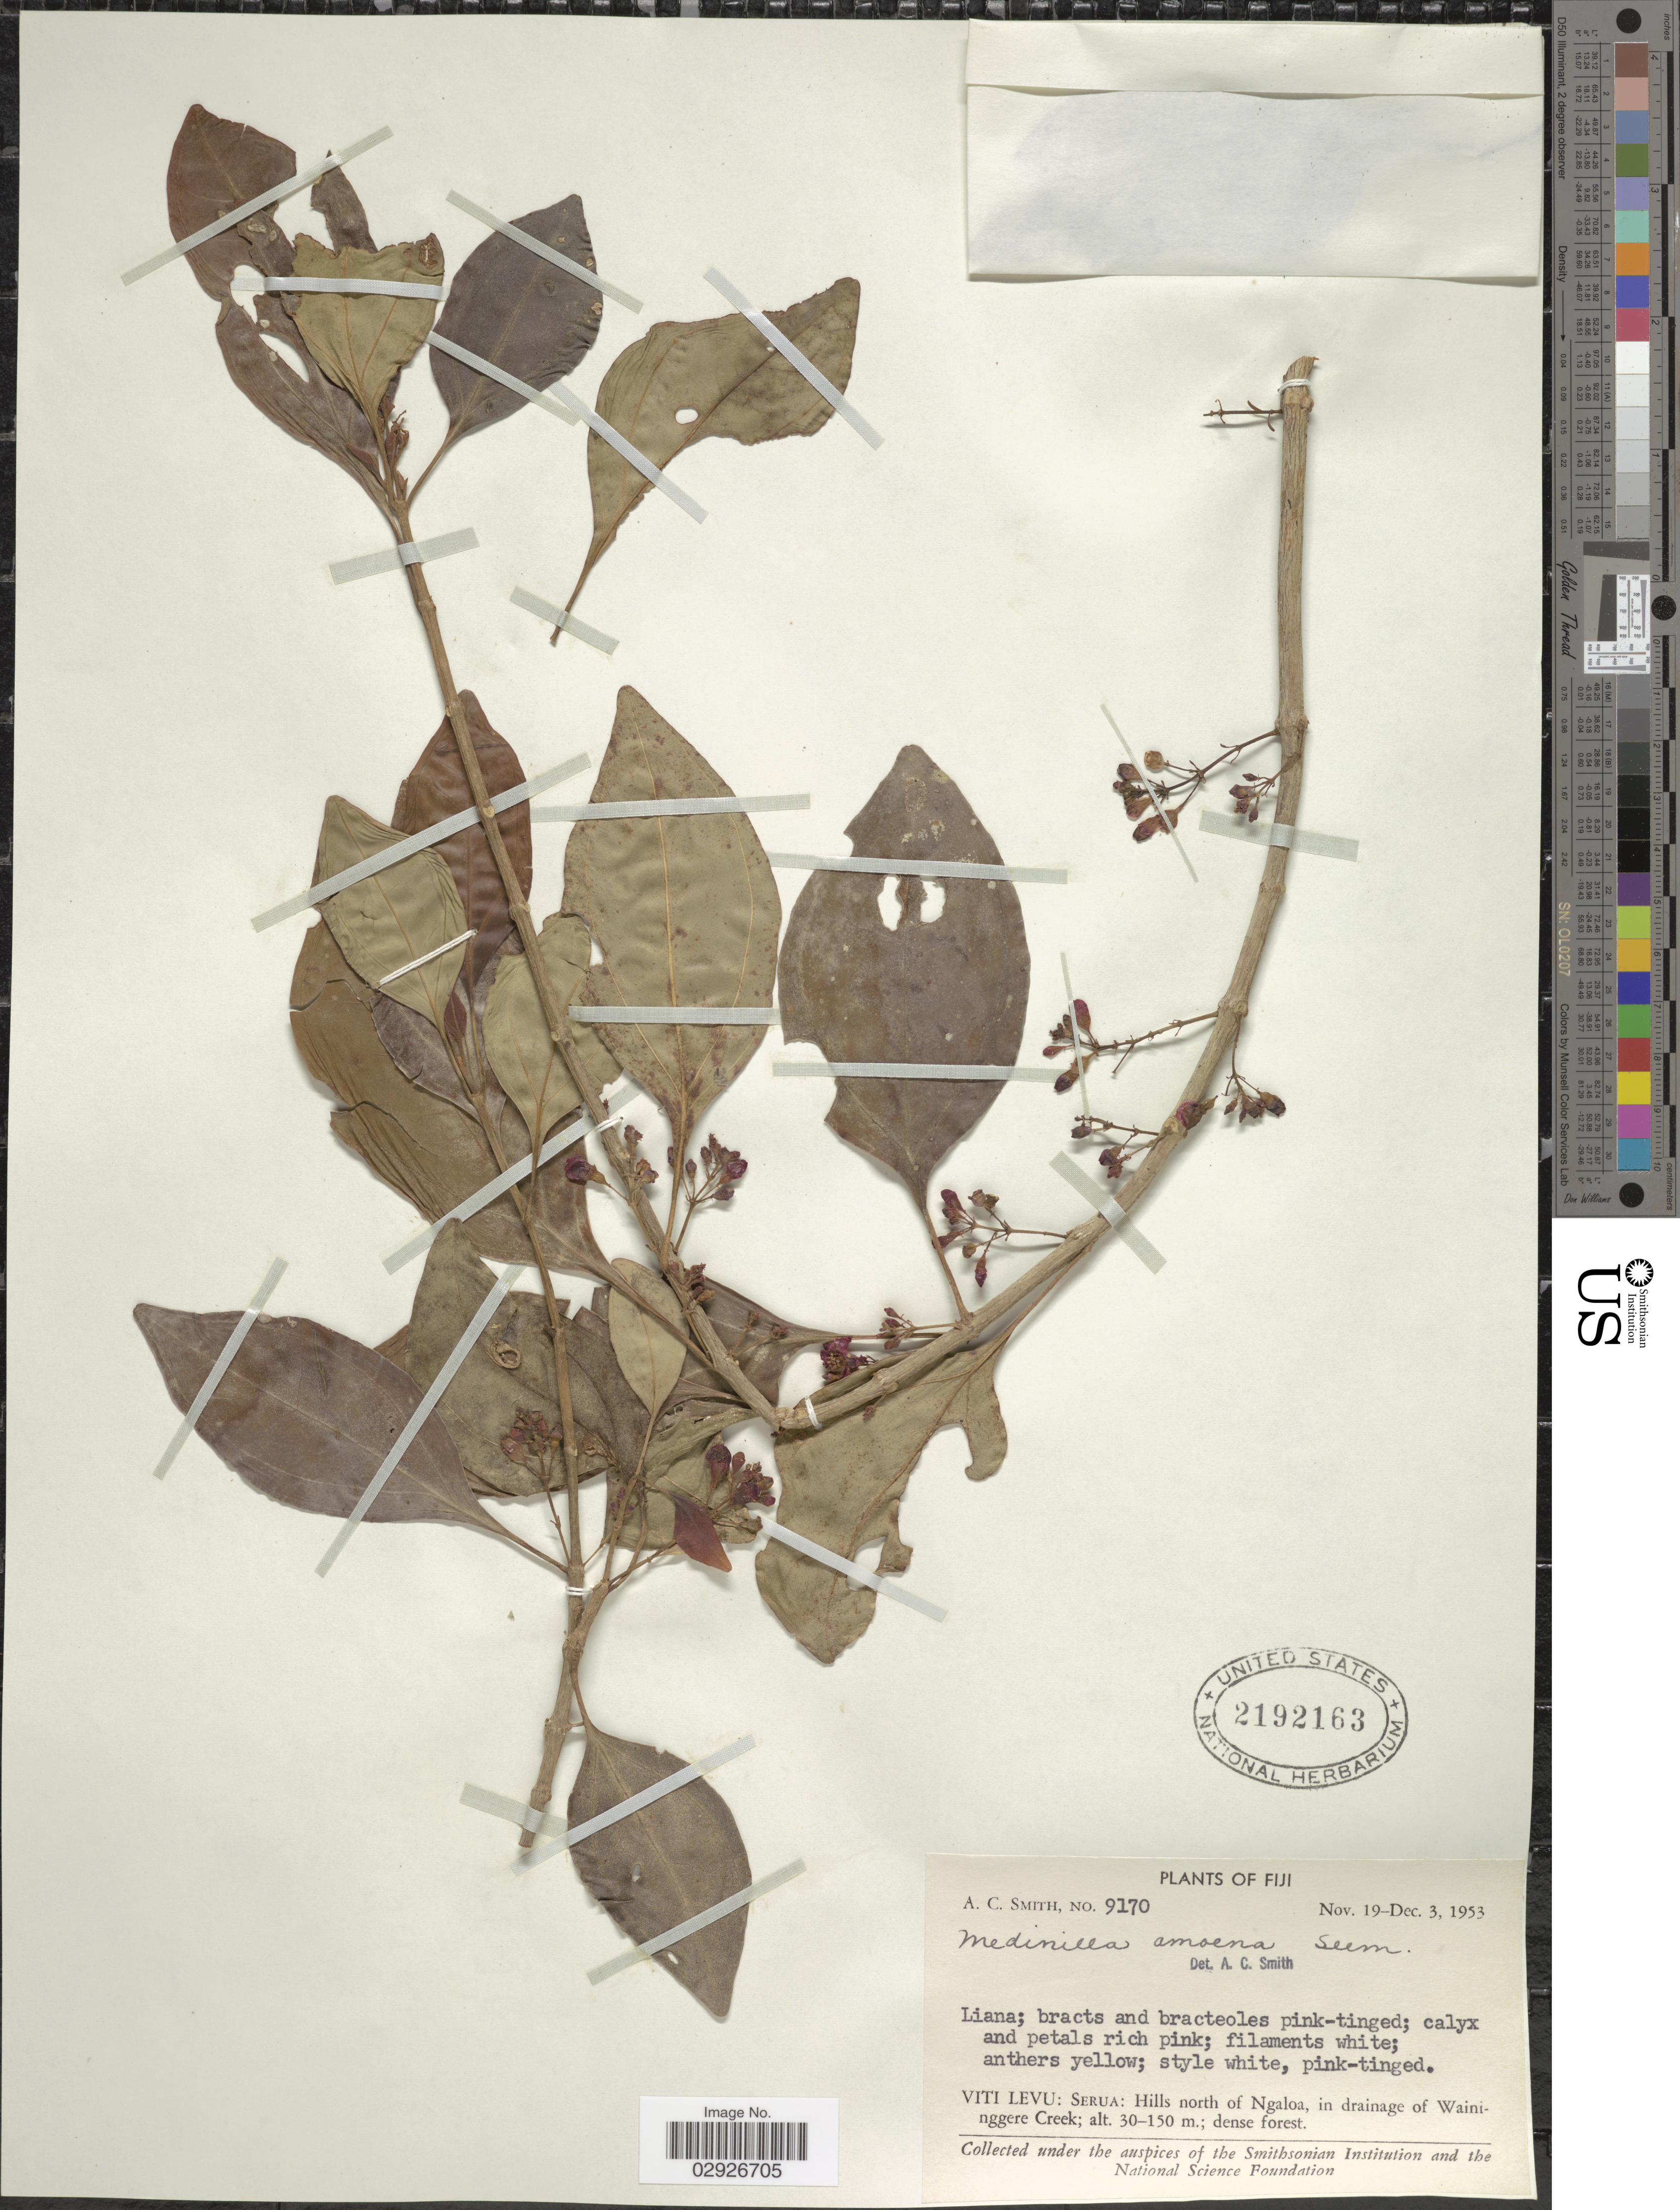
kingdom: Plantae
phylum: Tracheophyta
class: Magnoliopsida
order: Myrtales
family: Melastomataceae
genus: Medinilla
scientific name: Medinilla amoena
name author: Seem.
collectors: A. C. Smith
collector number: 9170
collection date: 1953-11-19/1953-12-03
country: Fiji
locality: Viti Levu: Serua: Hills north of Ngaloa, in drainage of Waininggere Creek.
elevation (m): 30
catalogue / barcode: US 2192163